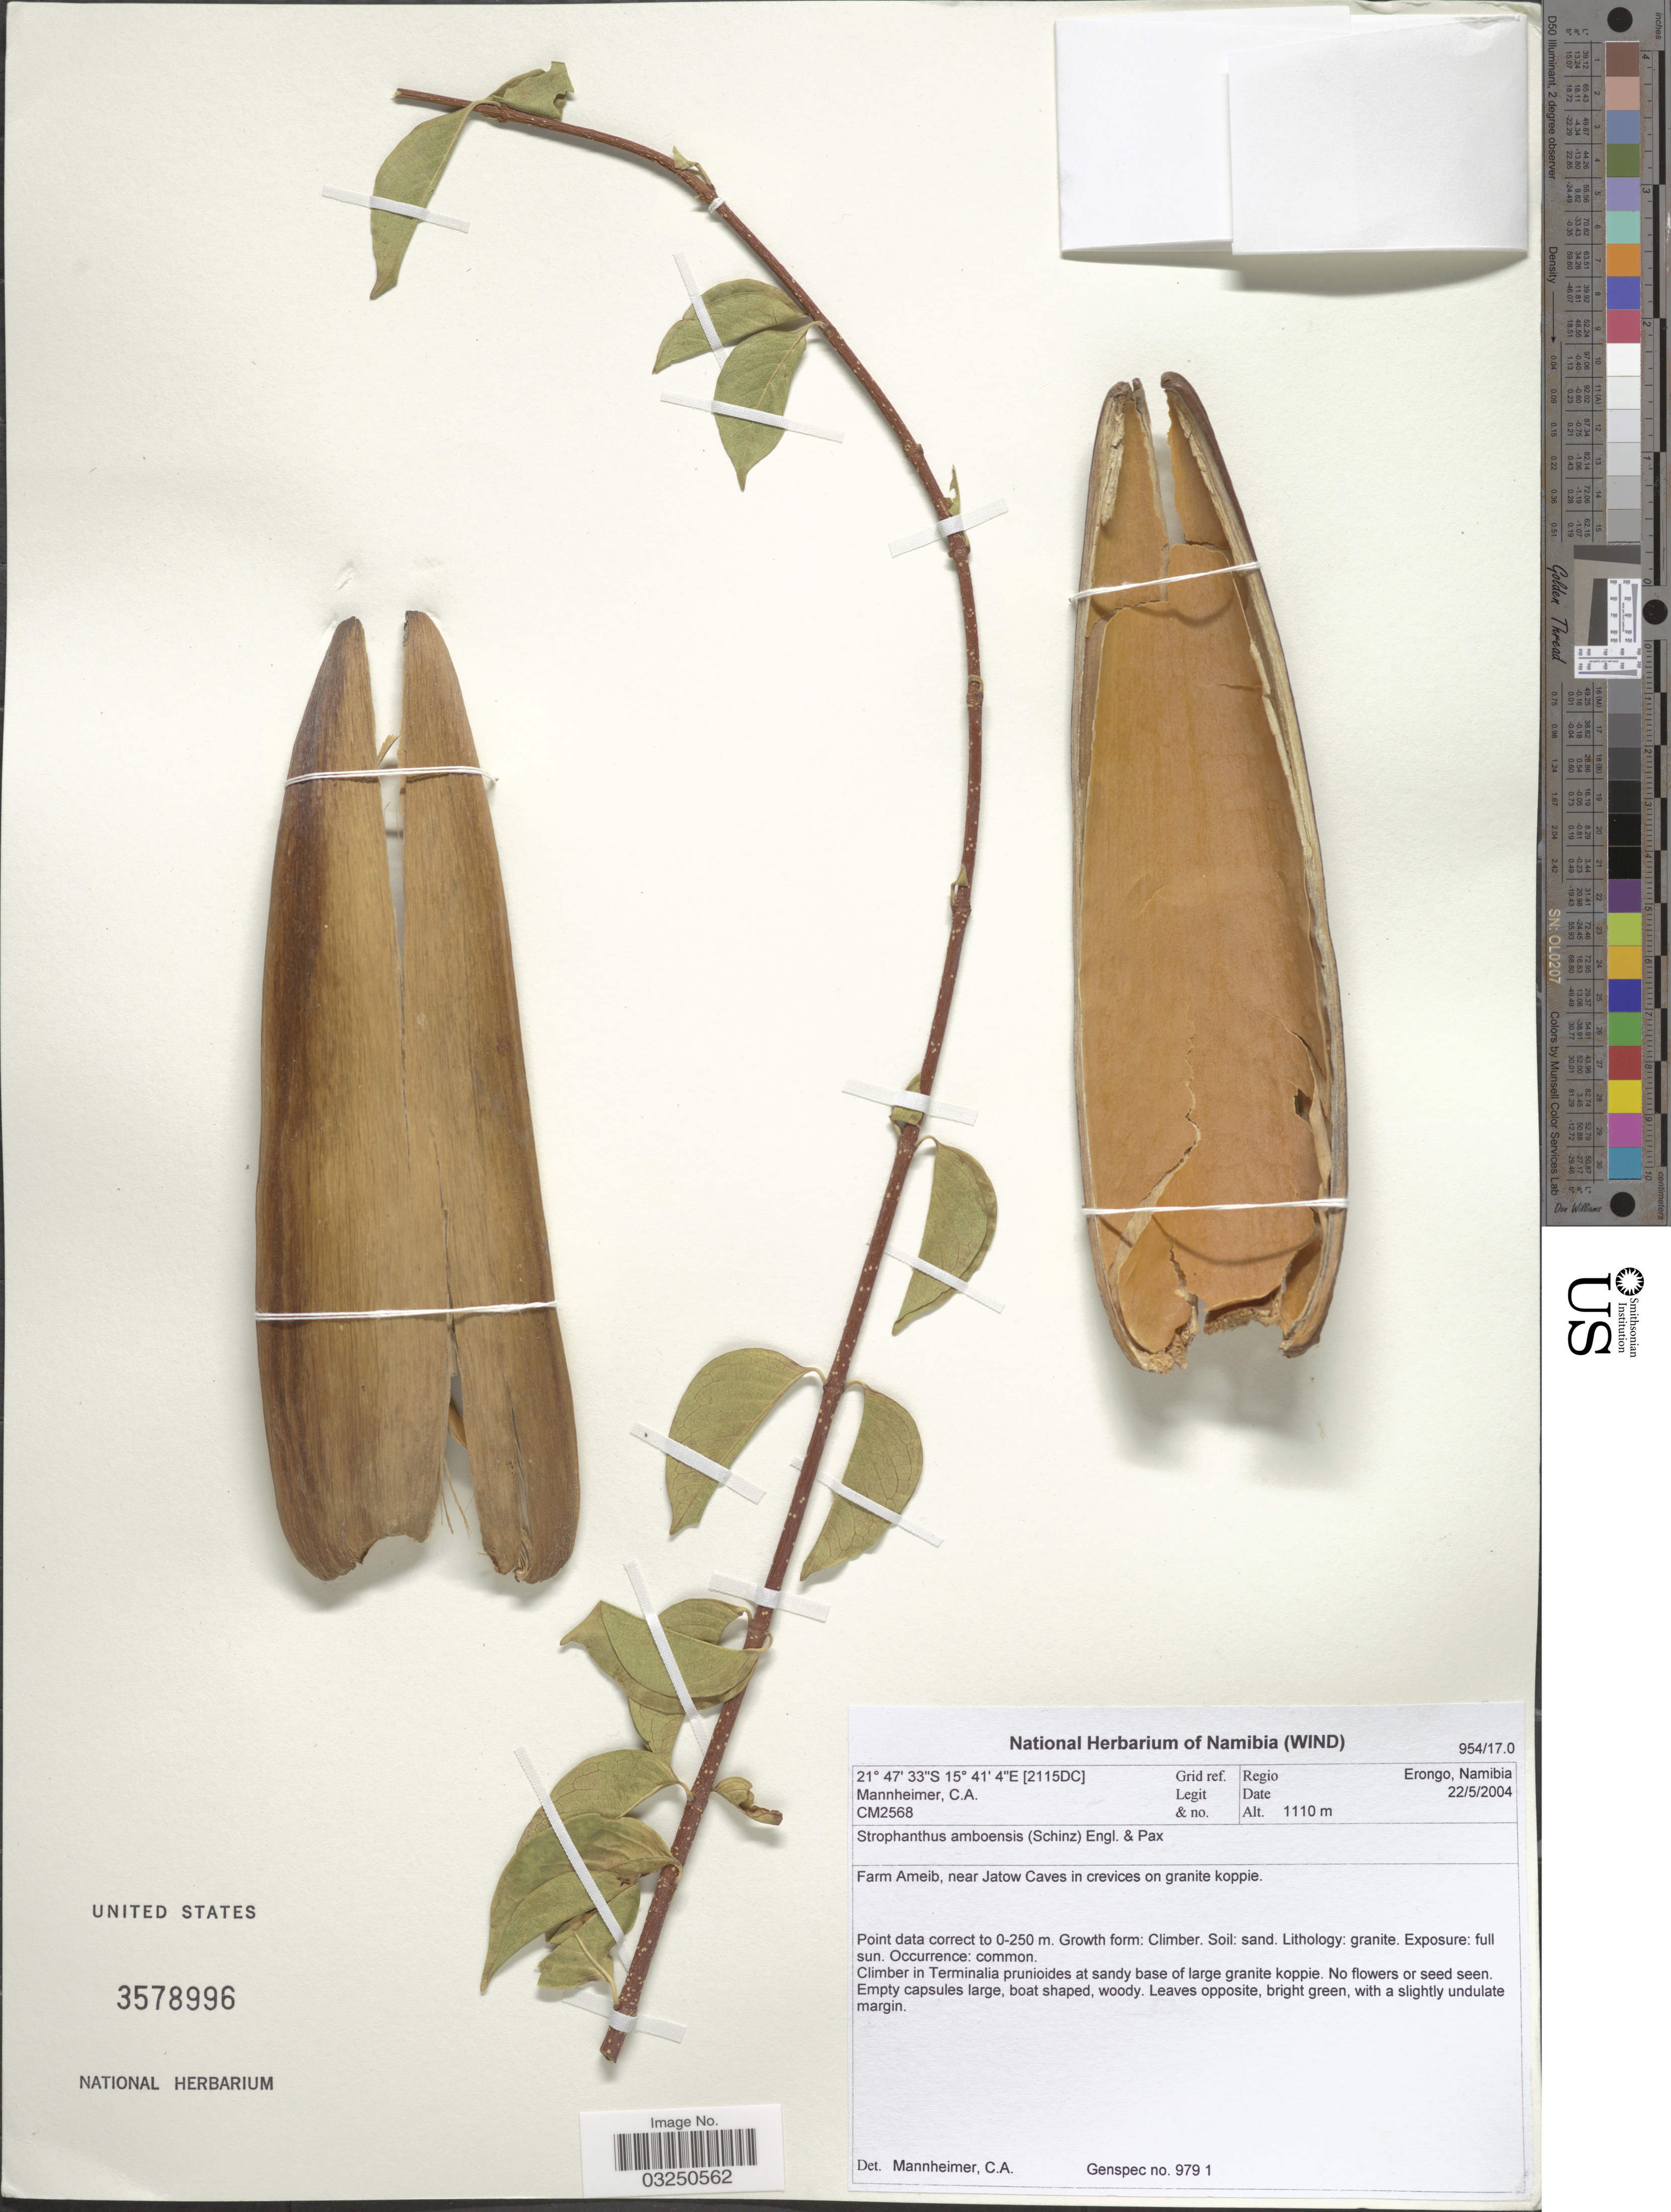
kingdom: Plantae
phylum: Tracheophyta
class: Magnoliopsida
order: Gentianales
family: Apocynaceae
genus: Strophanthus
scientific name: Strophanthus amboensis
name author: (Schinz) Engl. & Pax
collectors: C. A. Mannheimer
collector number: CM2568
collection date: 2004-05-22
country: Namibia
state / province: Erongo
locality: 2115DC Grid ref. Farm Ameib, near Jatow Caves.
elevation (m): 1110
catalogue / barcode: US 3578996